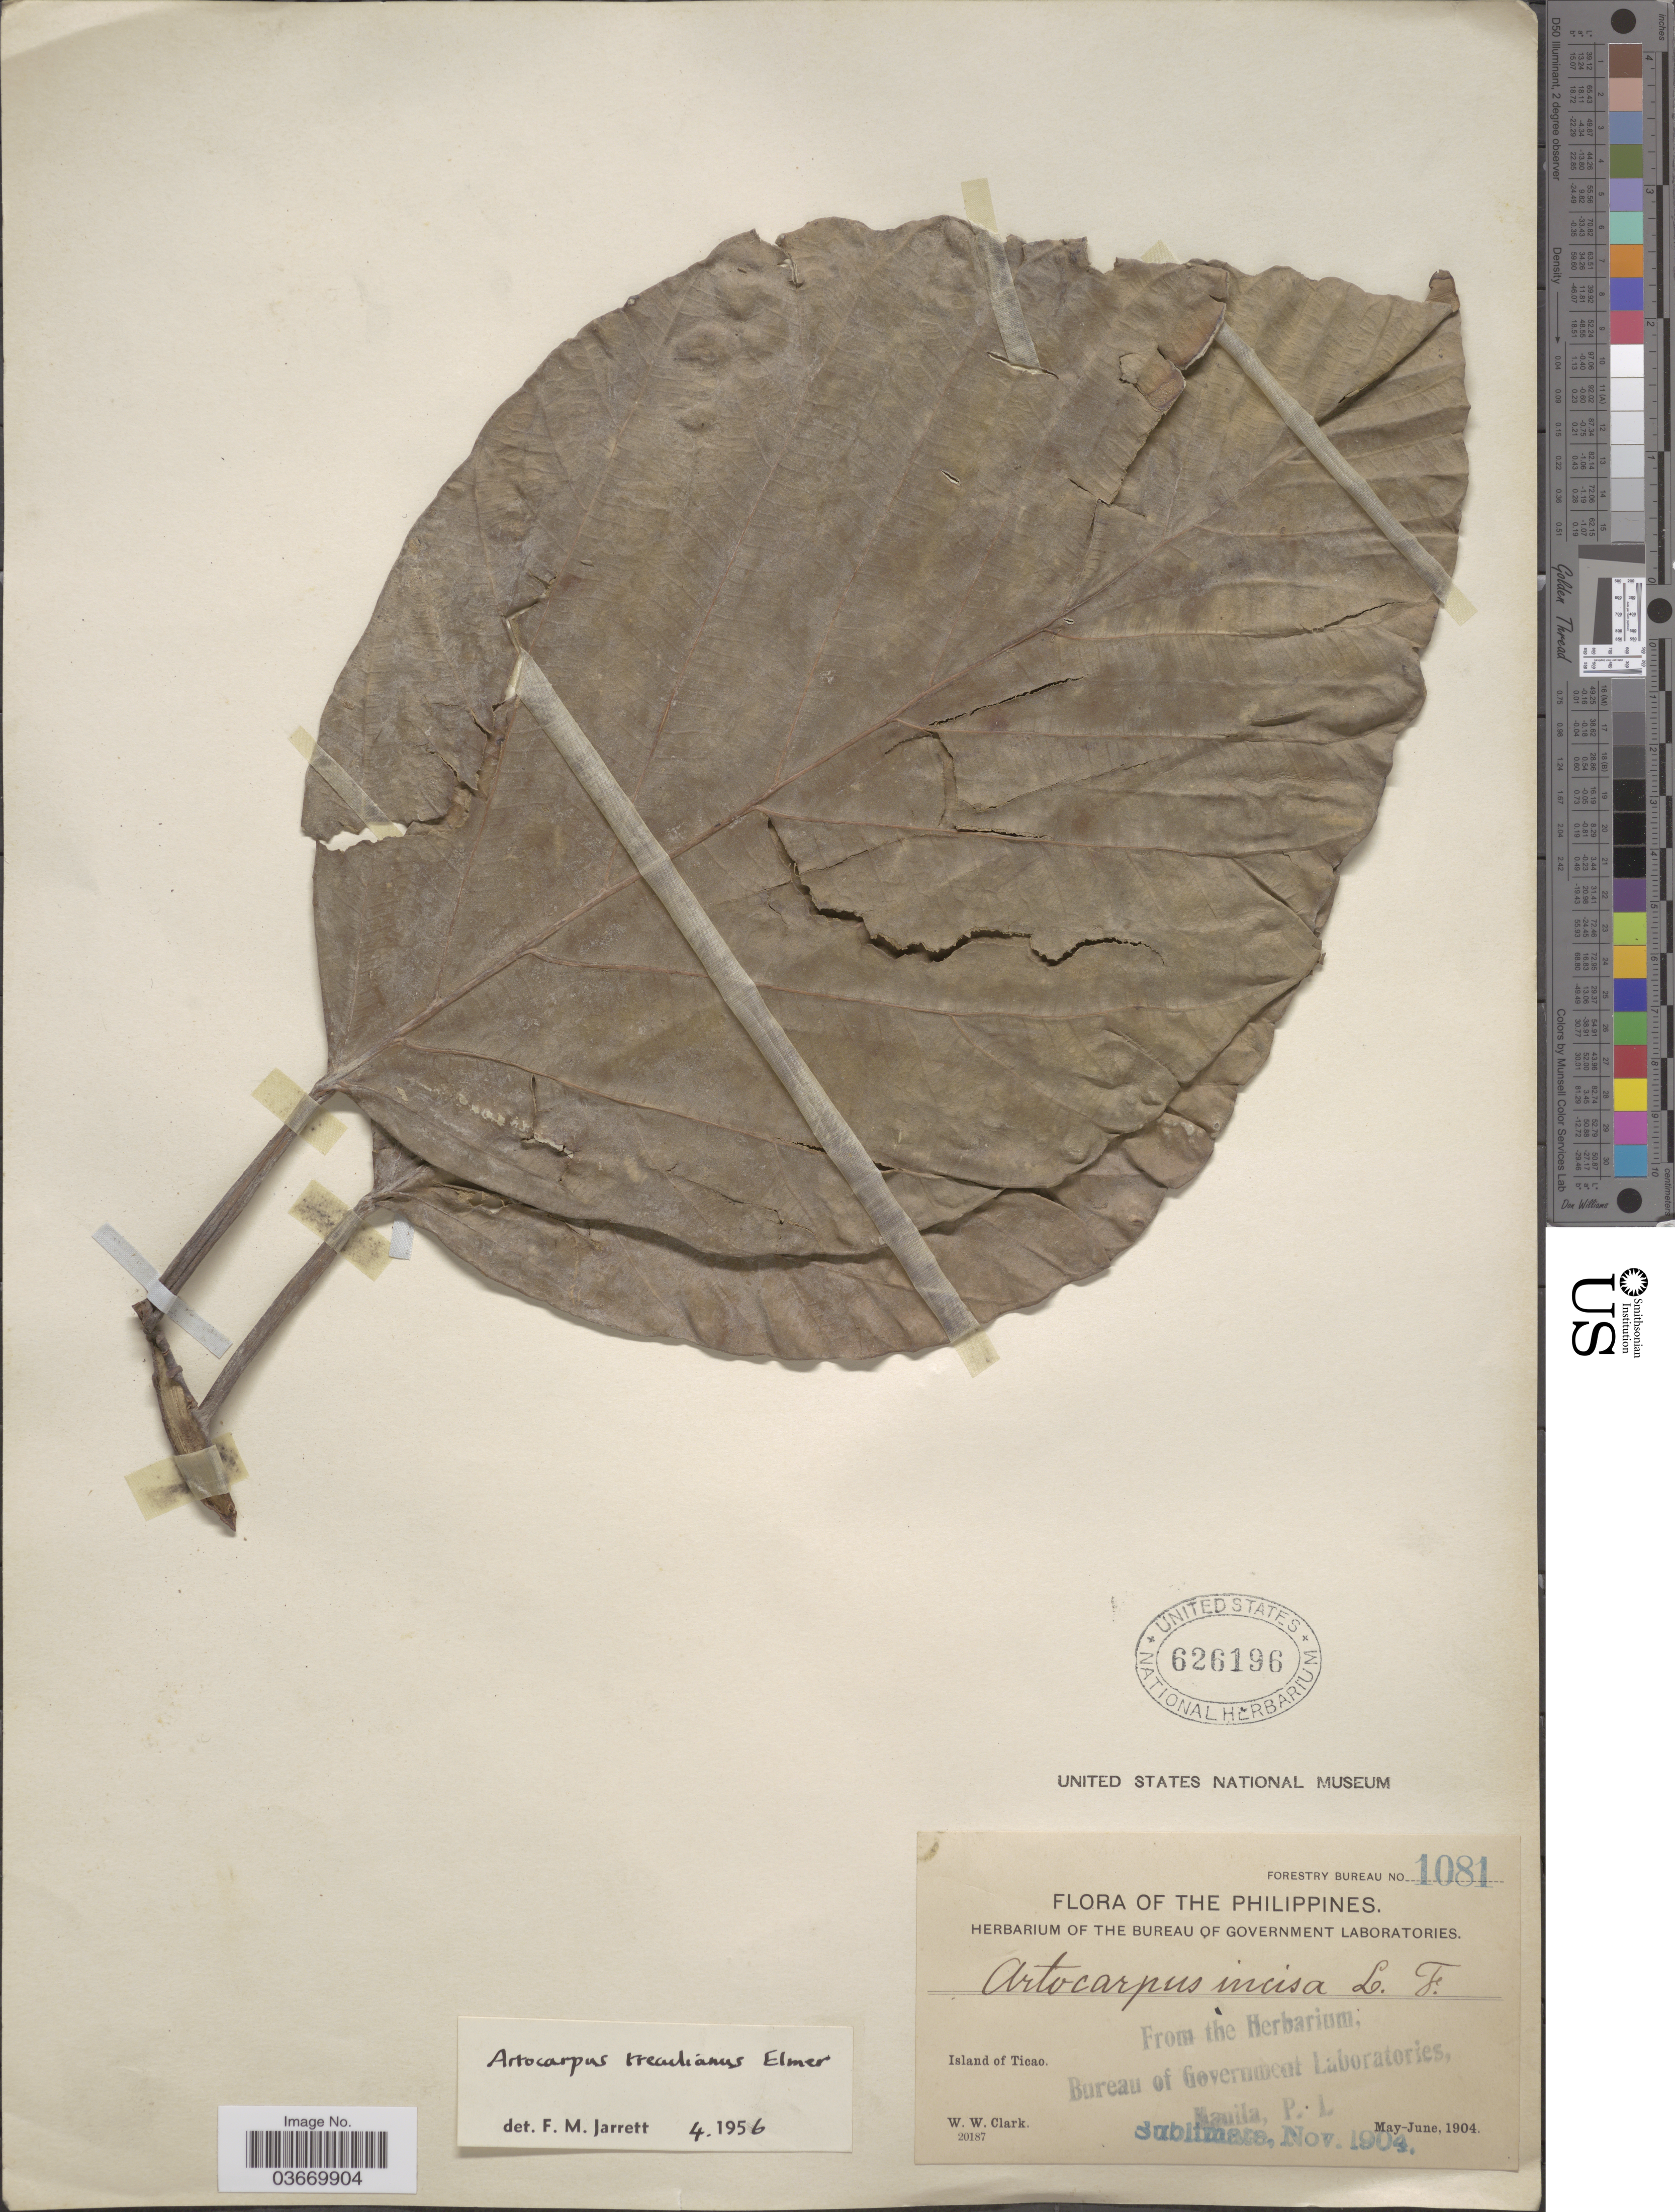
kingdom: Plantae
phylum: Tracheophyta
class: Magnoliopsida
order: Rosales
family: Moraceae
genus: Artocarpus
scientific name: Artocarpus treculianus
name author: Elmer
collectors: W. W. Clark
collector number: Forestry Bureau 1081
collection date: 1904-05/1904-06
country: Philippines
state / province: Bicol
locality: Island of Ticao.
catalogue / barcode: US 626196